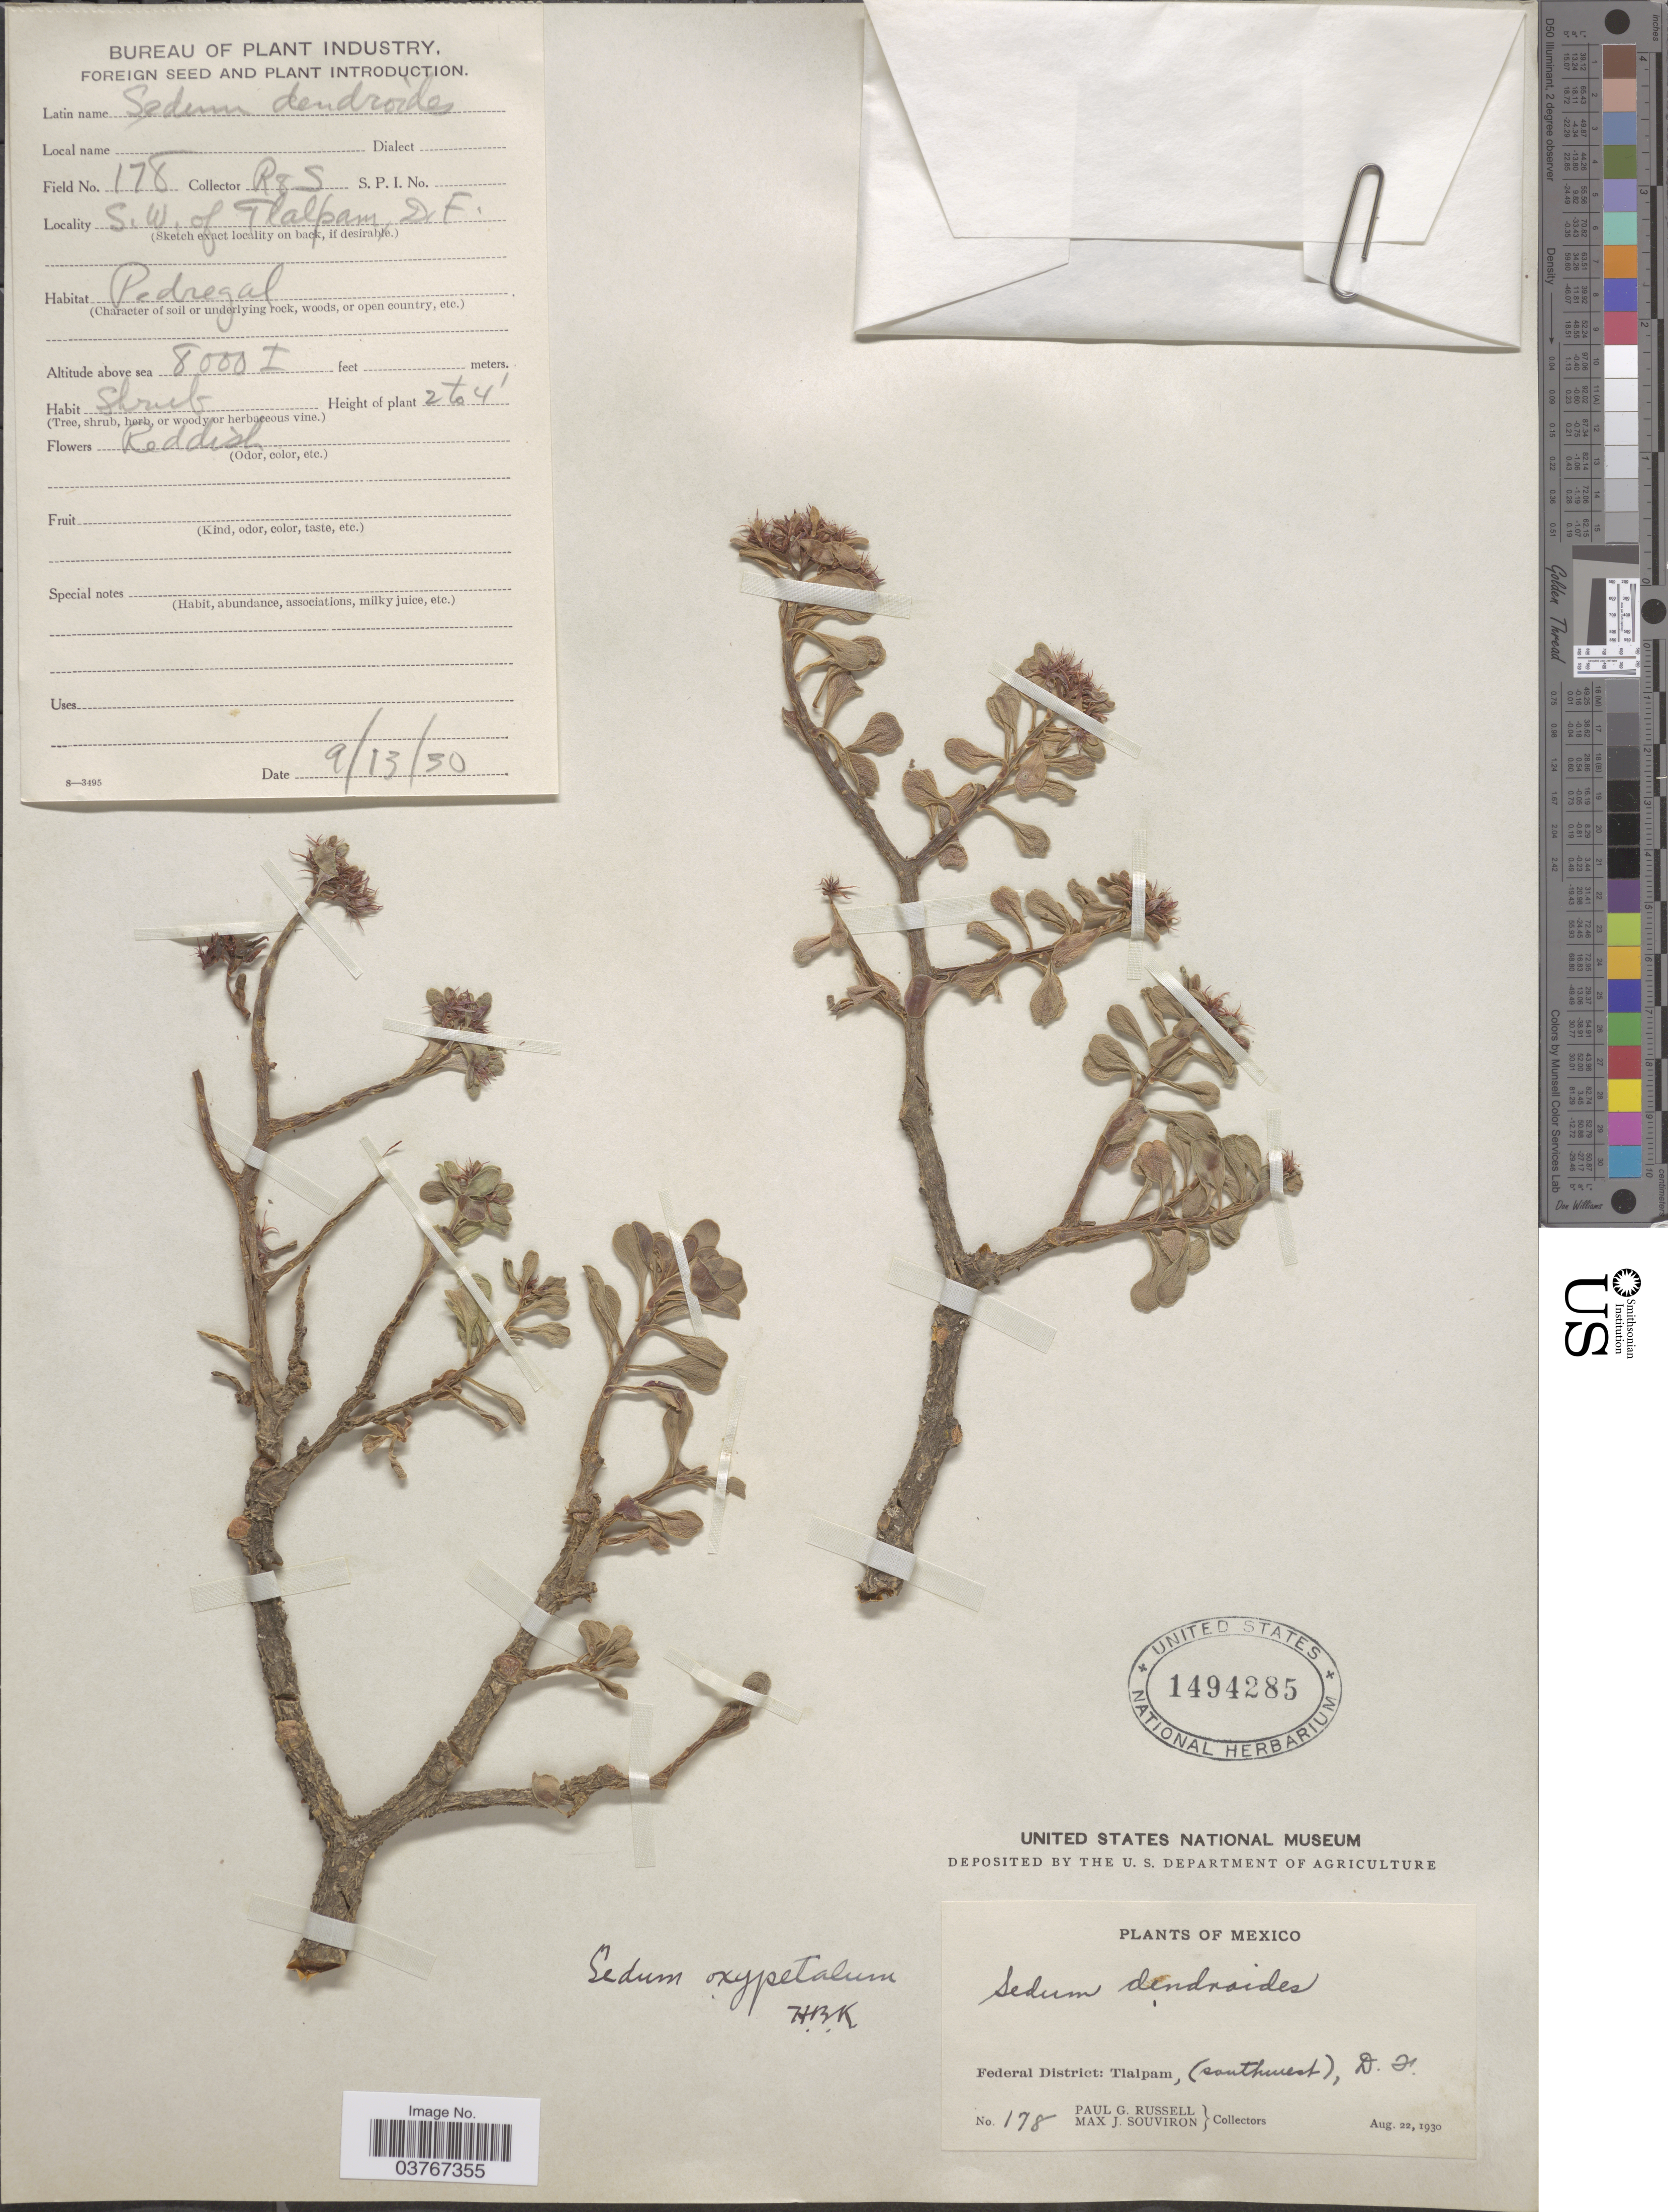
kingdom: Plantae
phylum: Tracheophyta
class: Magnoliopsida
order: Saxifragales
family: Crassulaceae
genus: Sedum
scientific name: Sedum oxypetalum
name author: Kunth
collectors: P. G. Russell & M. J. Souviron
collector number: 178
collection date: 1930-09-13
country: Mexico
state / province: Distrito Federal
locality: S. W. of Tlalpam ( southwest). Pedregal.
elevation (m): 2438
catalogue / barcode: US 1494285